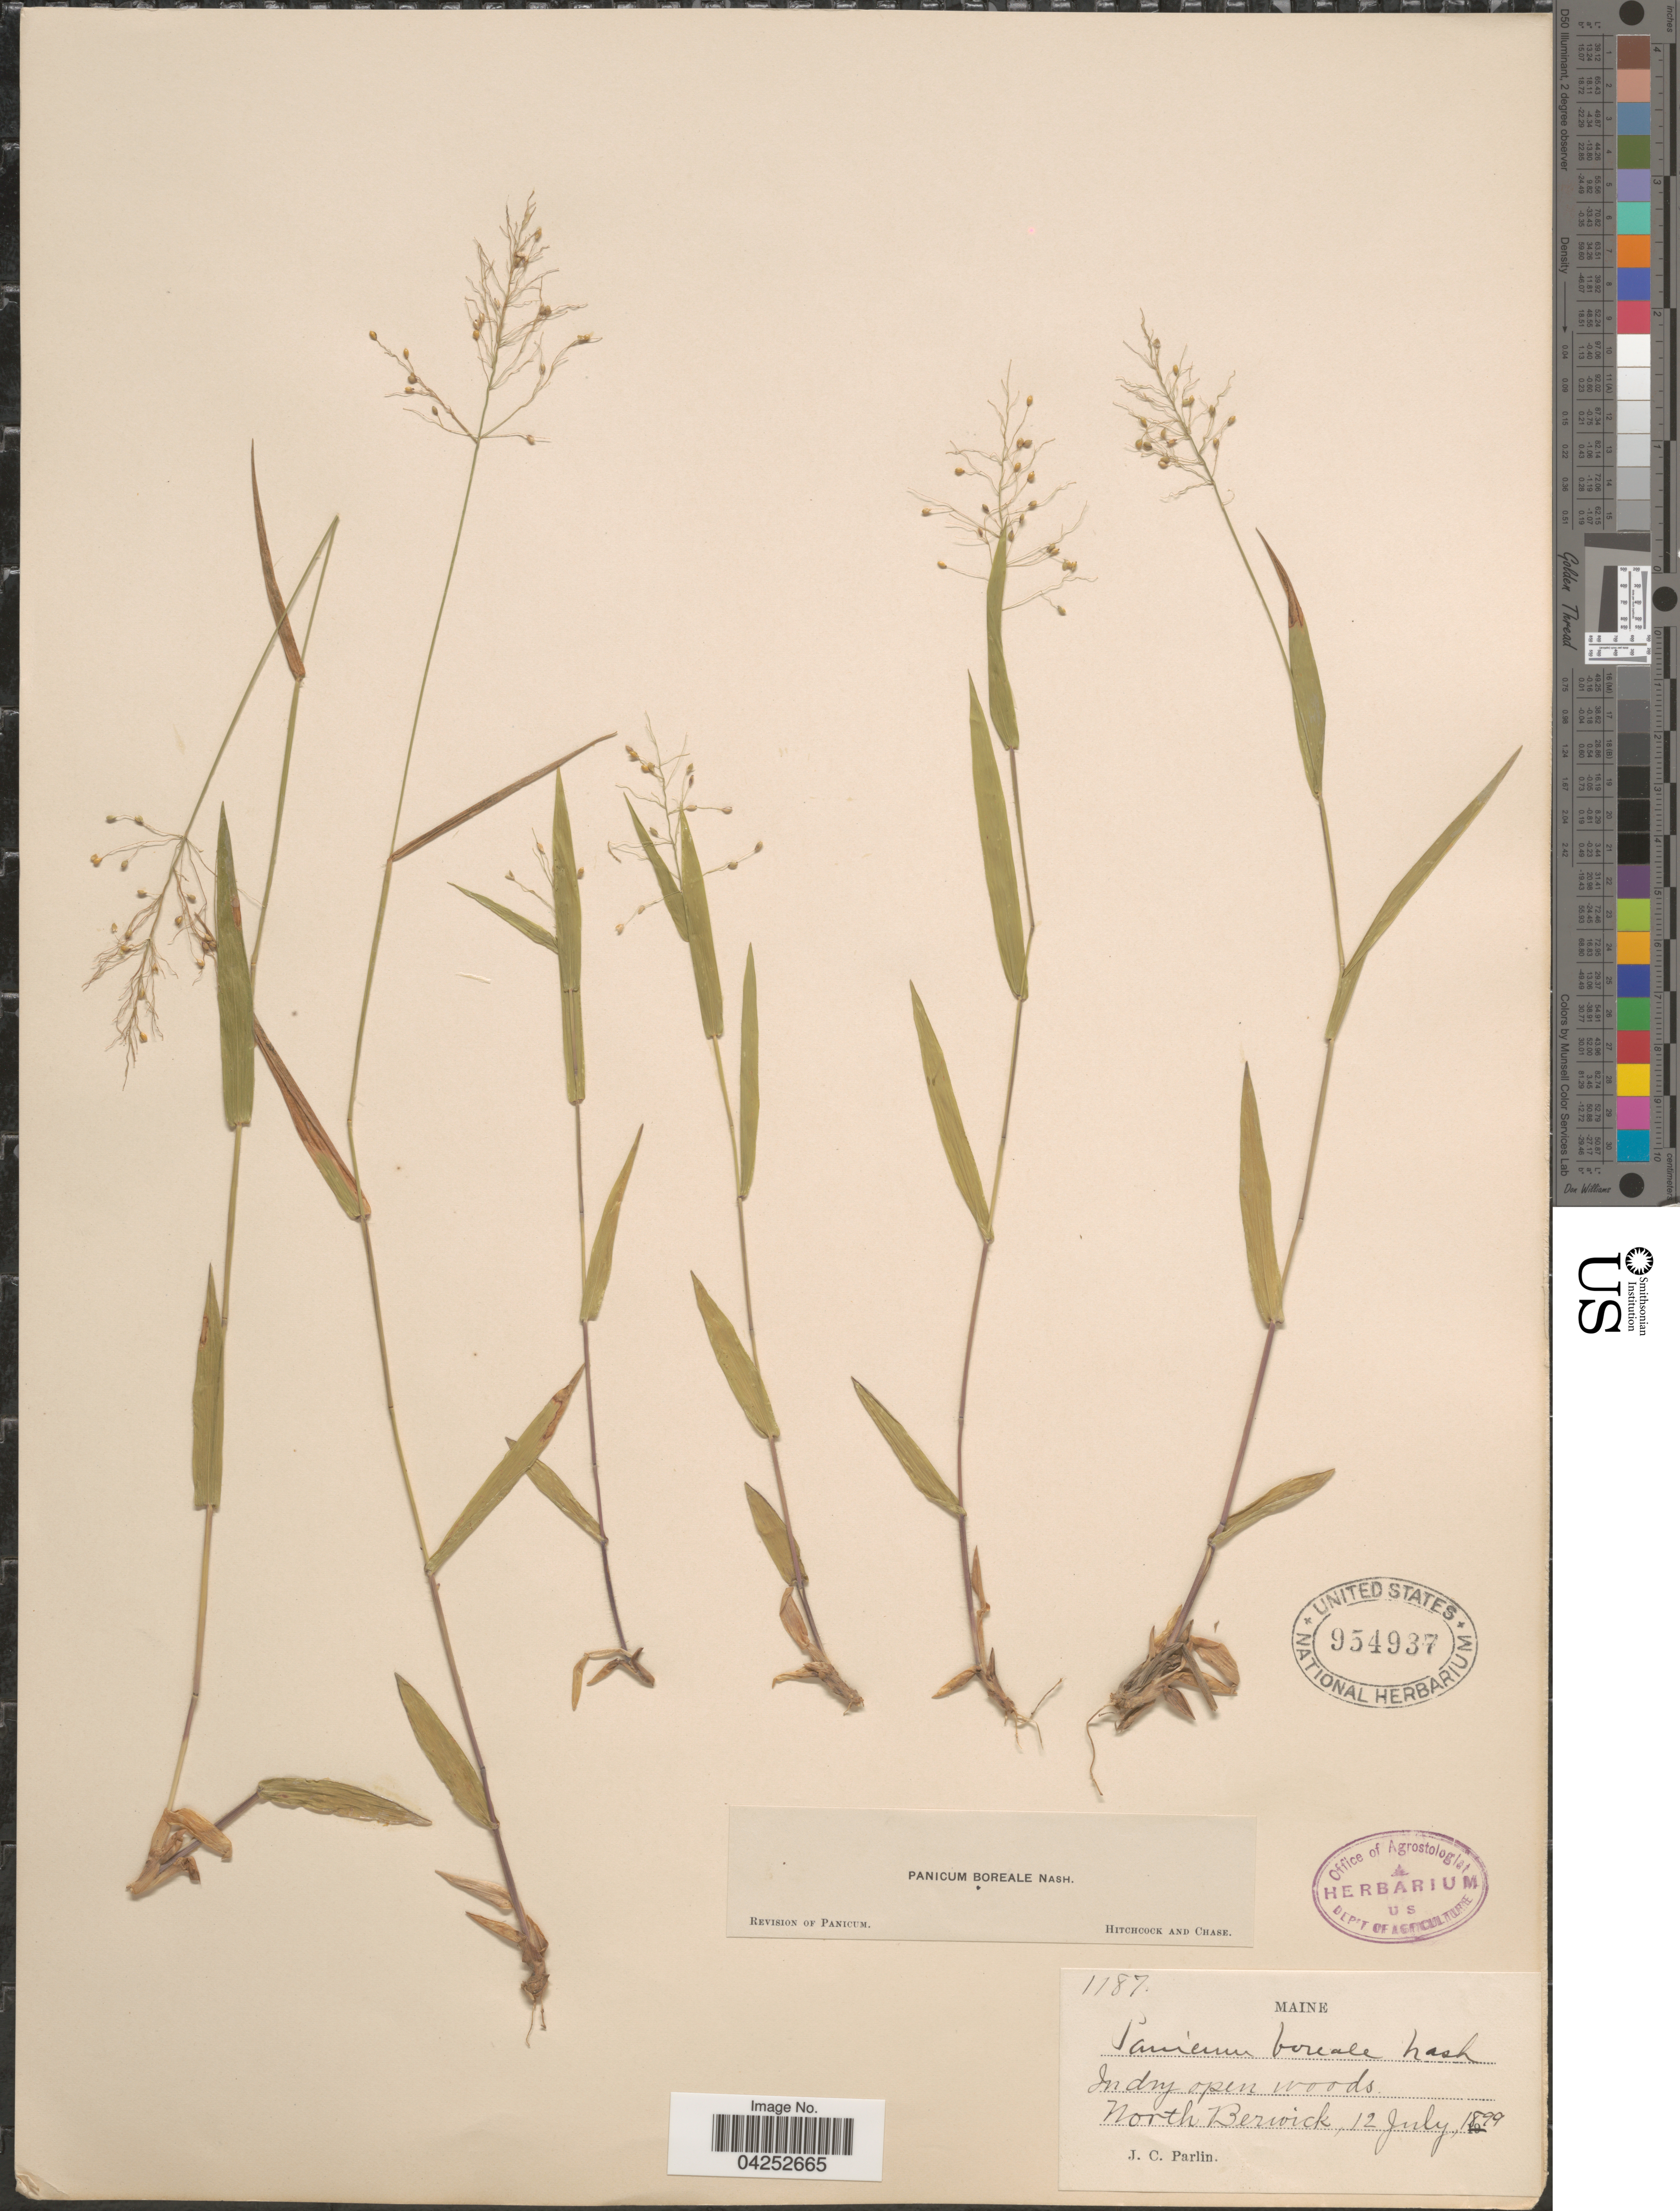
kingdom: Plantae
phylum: Tracheophyta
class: Liliopsida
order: Poales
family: Poaceae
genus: Dichanthelium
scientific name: Dichanthelium boreale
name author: (Nash) Freckmann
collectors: J. Parlin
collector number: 1187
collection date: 1899-07-12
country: United States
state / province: Maine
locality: North Berwick.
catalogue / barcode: US 954937